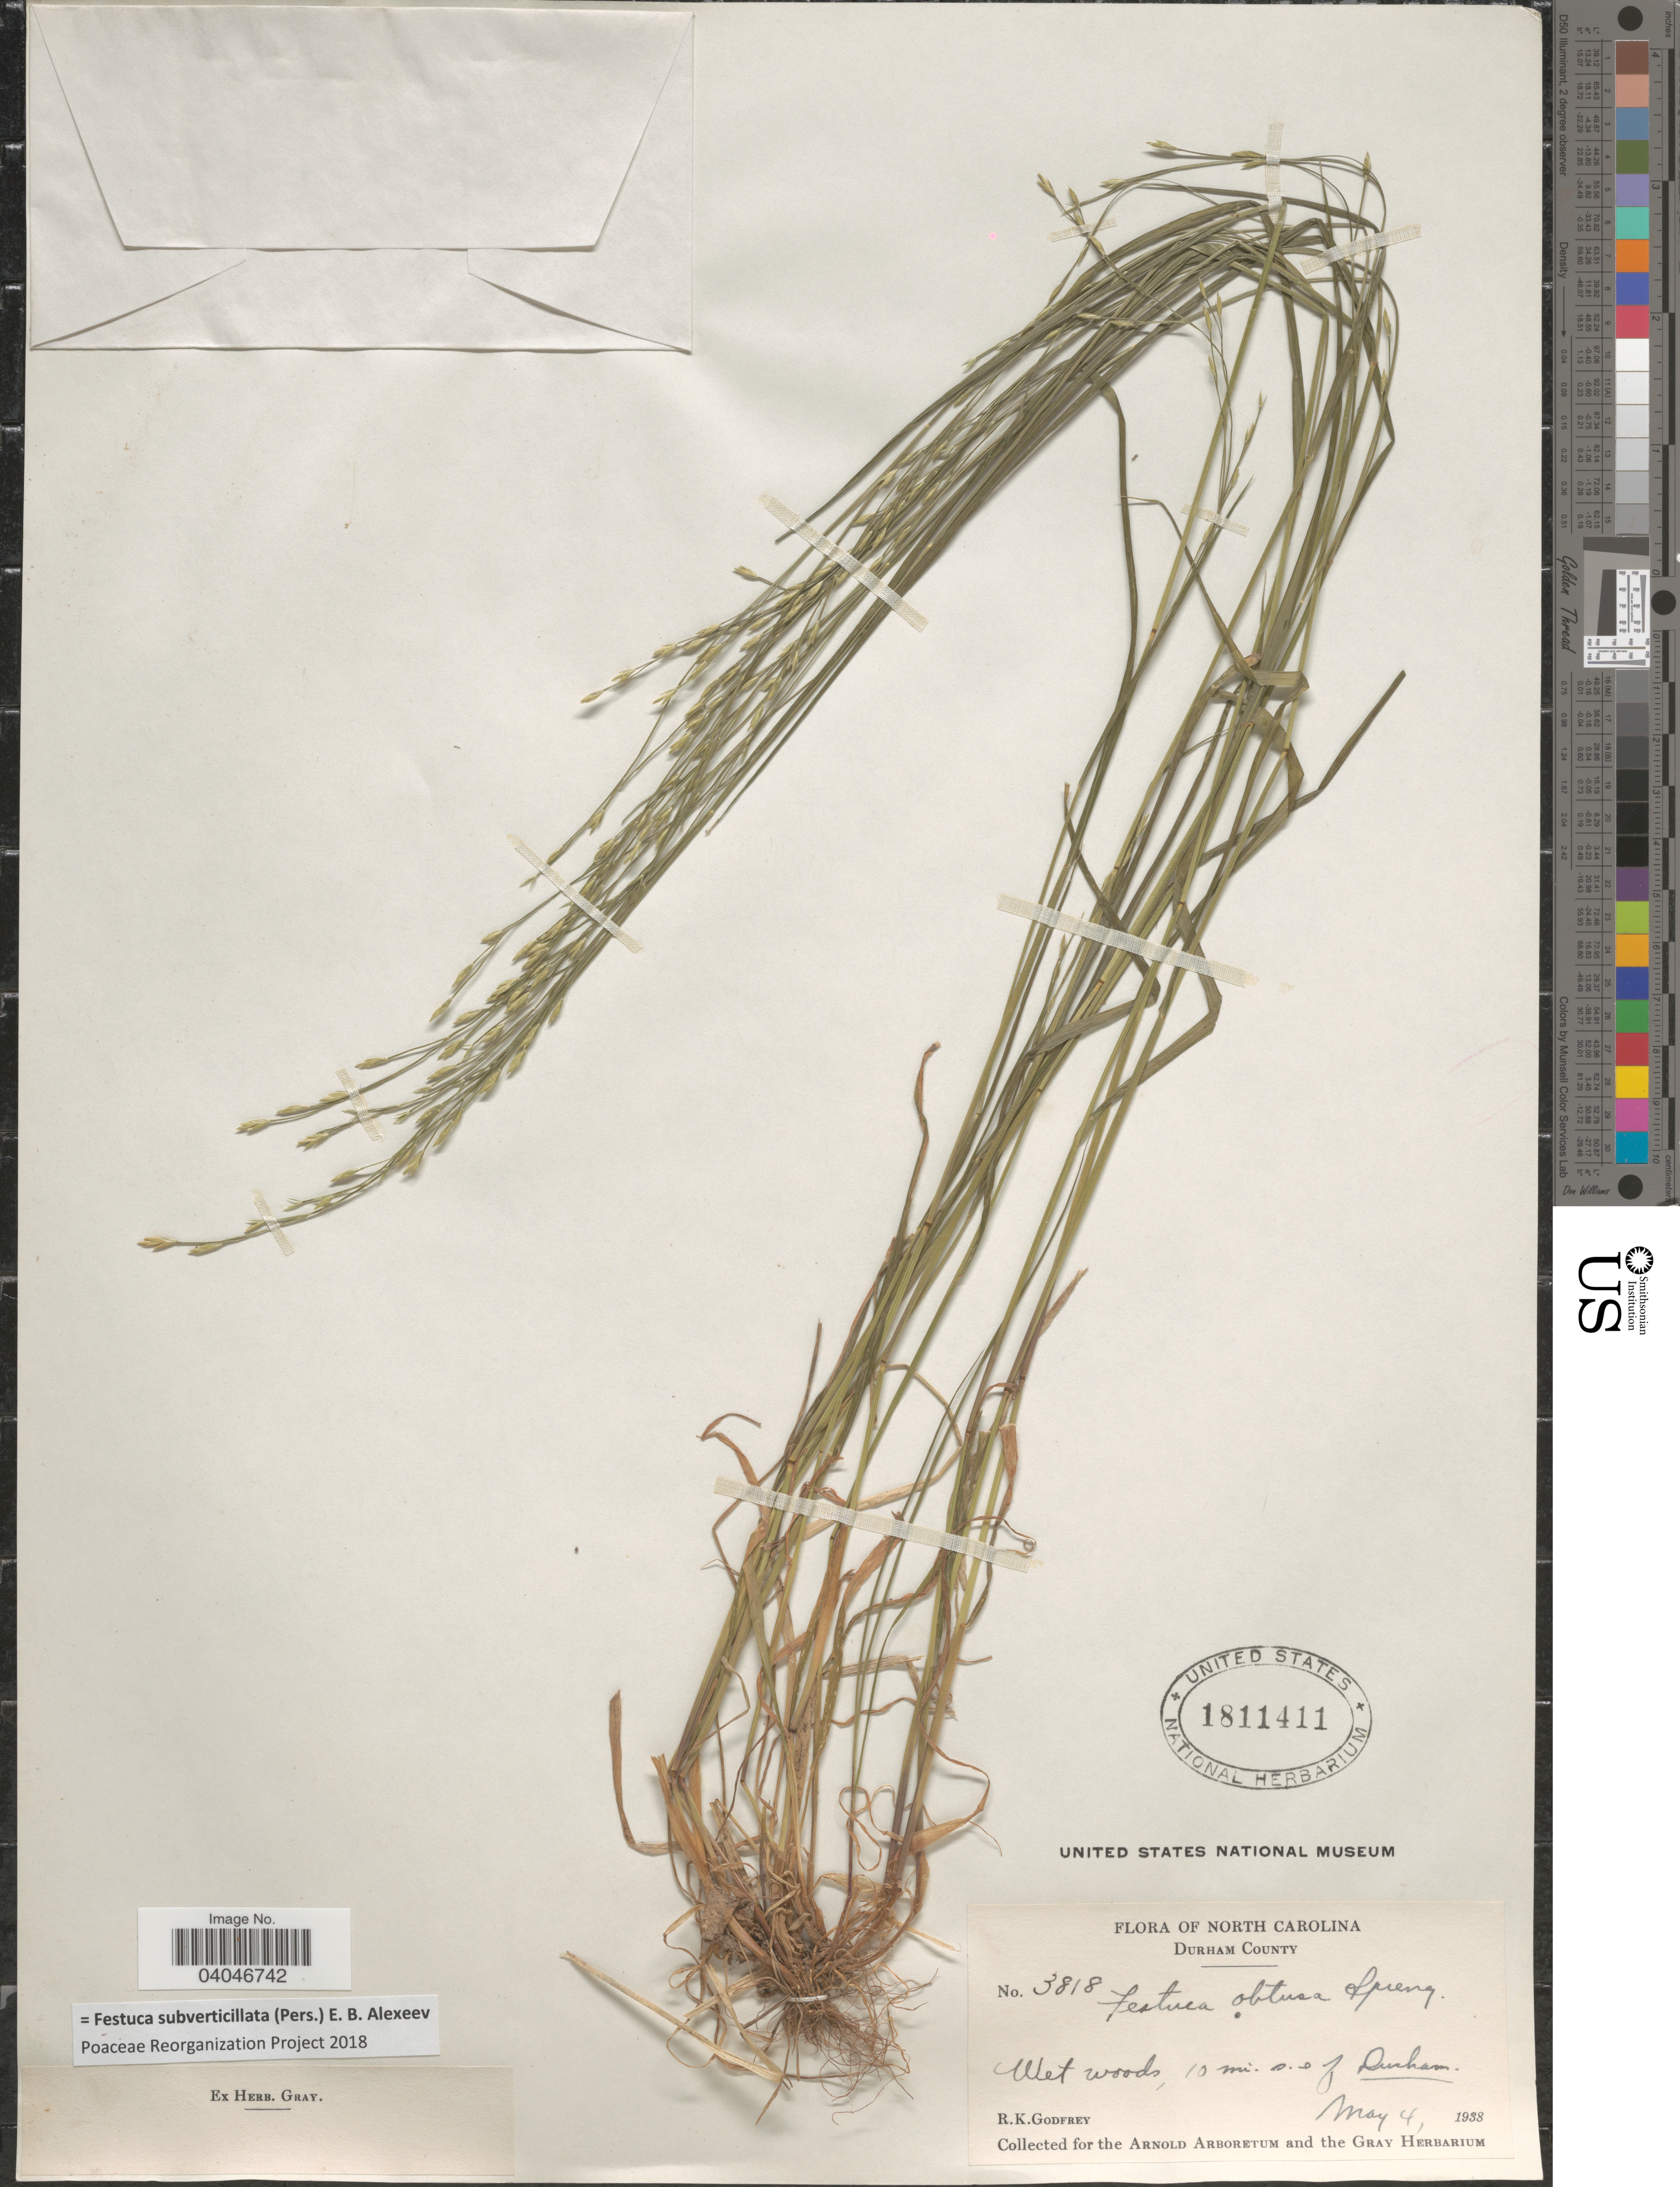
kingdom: Plantae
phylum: Tracheophyta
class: Liliopsida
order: Poales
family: Poaceae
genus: Festuca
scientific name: Festuca subverticillata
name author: (Pers.) E.B. Alexeev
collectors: R. K. Godfrey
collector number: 3818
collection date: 1938-05-04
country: United States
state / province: North Carolina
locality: Durham County. Wet woods, 10 mi. s.e. of Durham.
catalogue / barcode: US 1811411